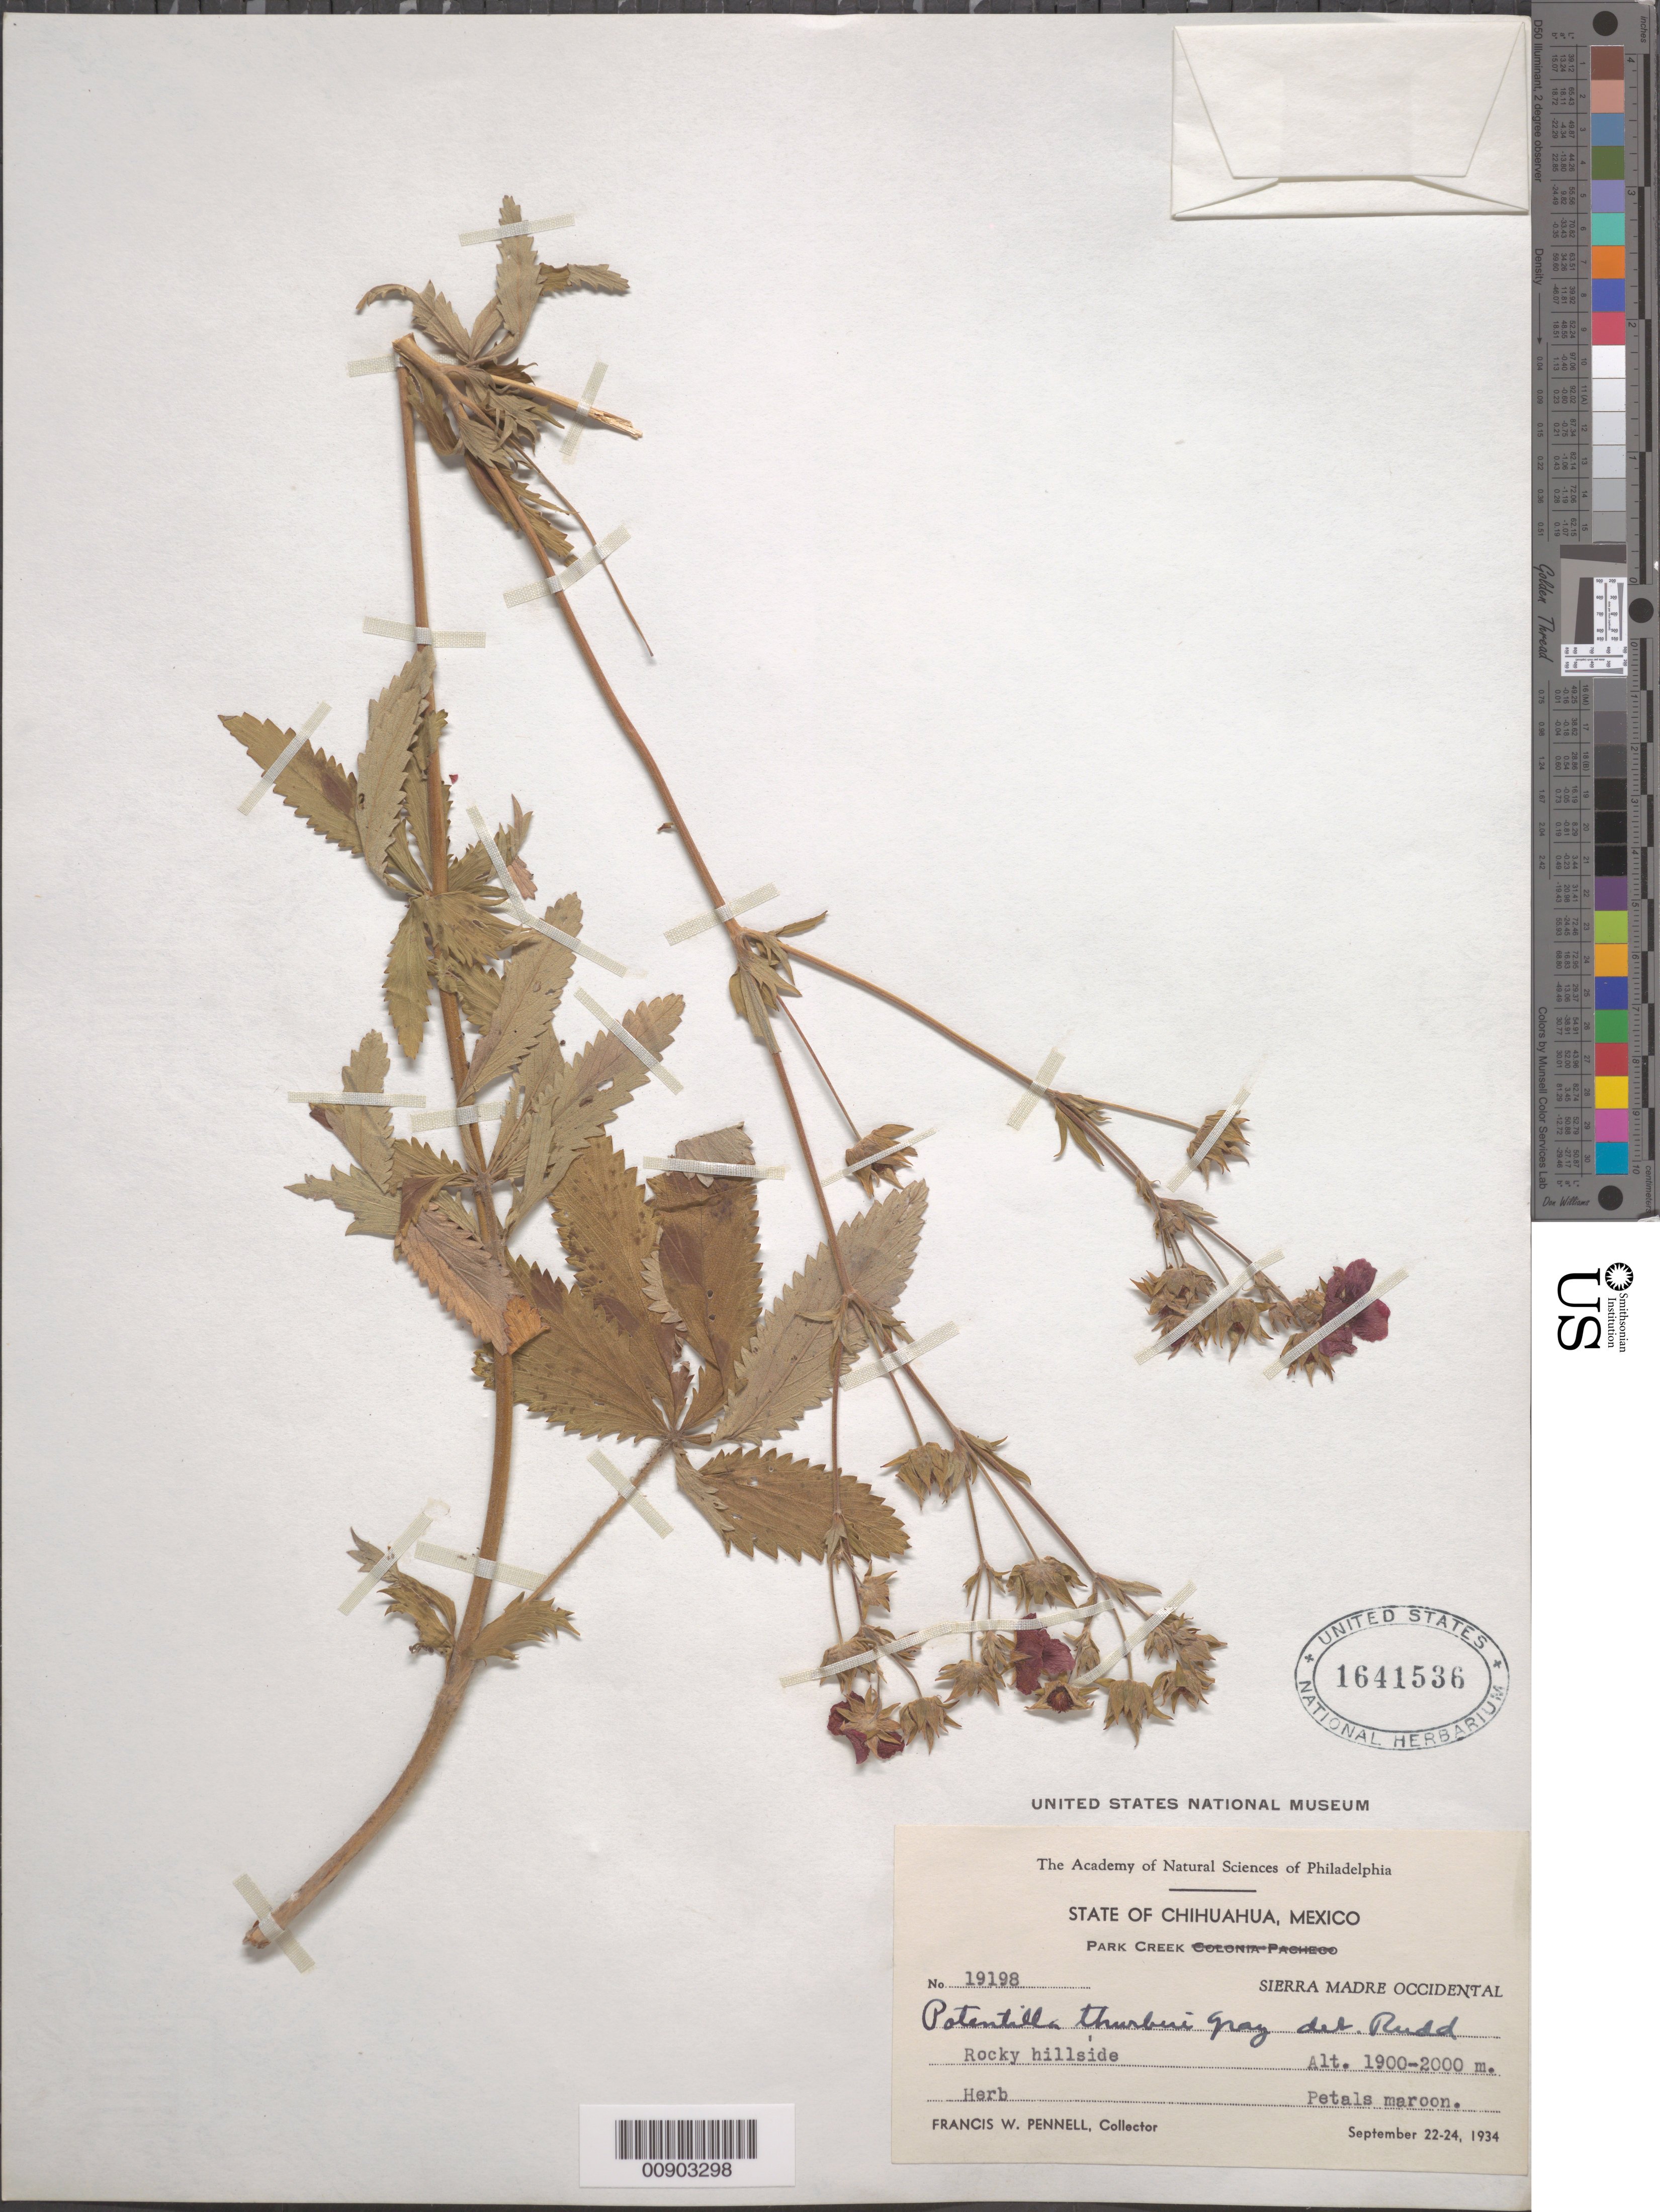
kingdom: Plantae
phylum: Tracheophyta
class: Magnoliopsida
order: Rosales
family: Rosaceae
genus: Potentilla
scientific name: Potentilla thurberi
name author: A. Gray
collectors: F. W. Pennell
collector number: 19198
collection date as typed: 22 Sep 1934 to 24 Sep 1934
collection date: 1934-09-22/1934-09-24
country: Mexico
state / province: Chihuahua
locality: Park Creek. Sierra Madre Occidental, Chihuahua.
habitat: Rocky hillside.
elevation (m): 2000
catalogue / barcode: US 1641536